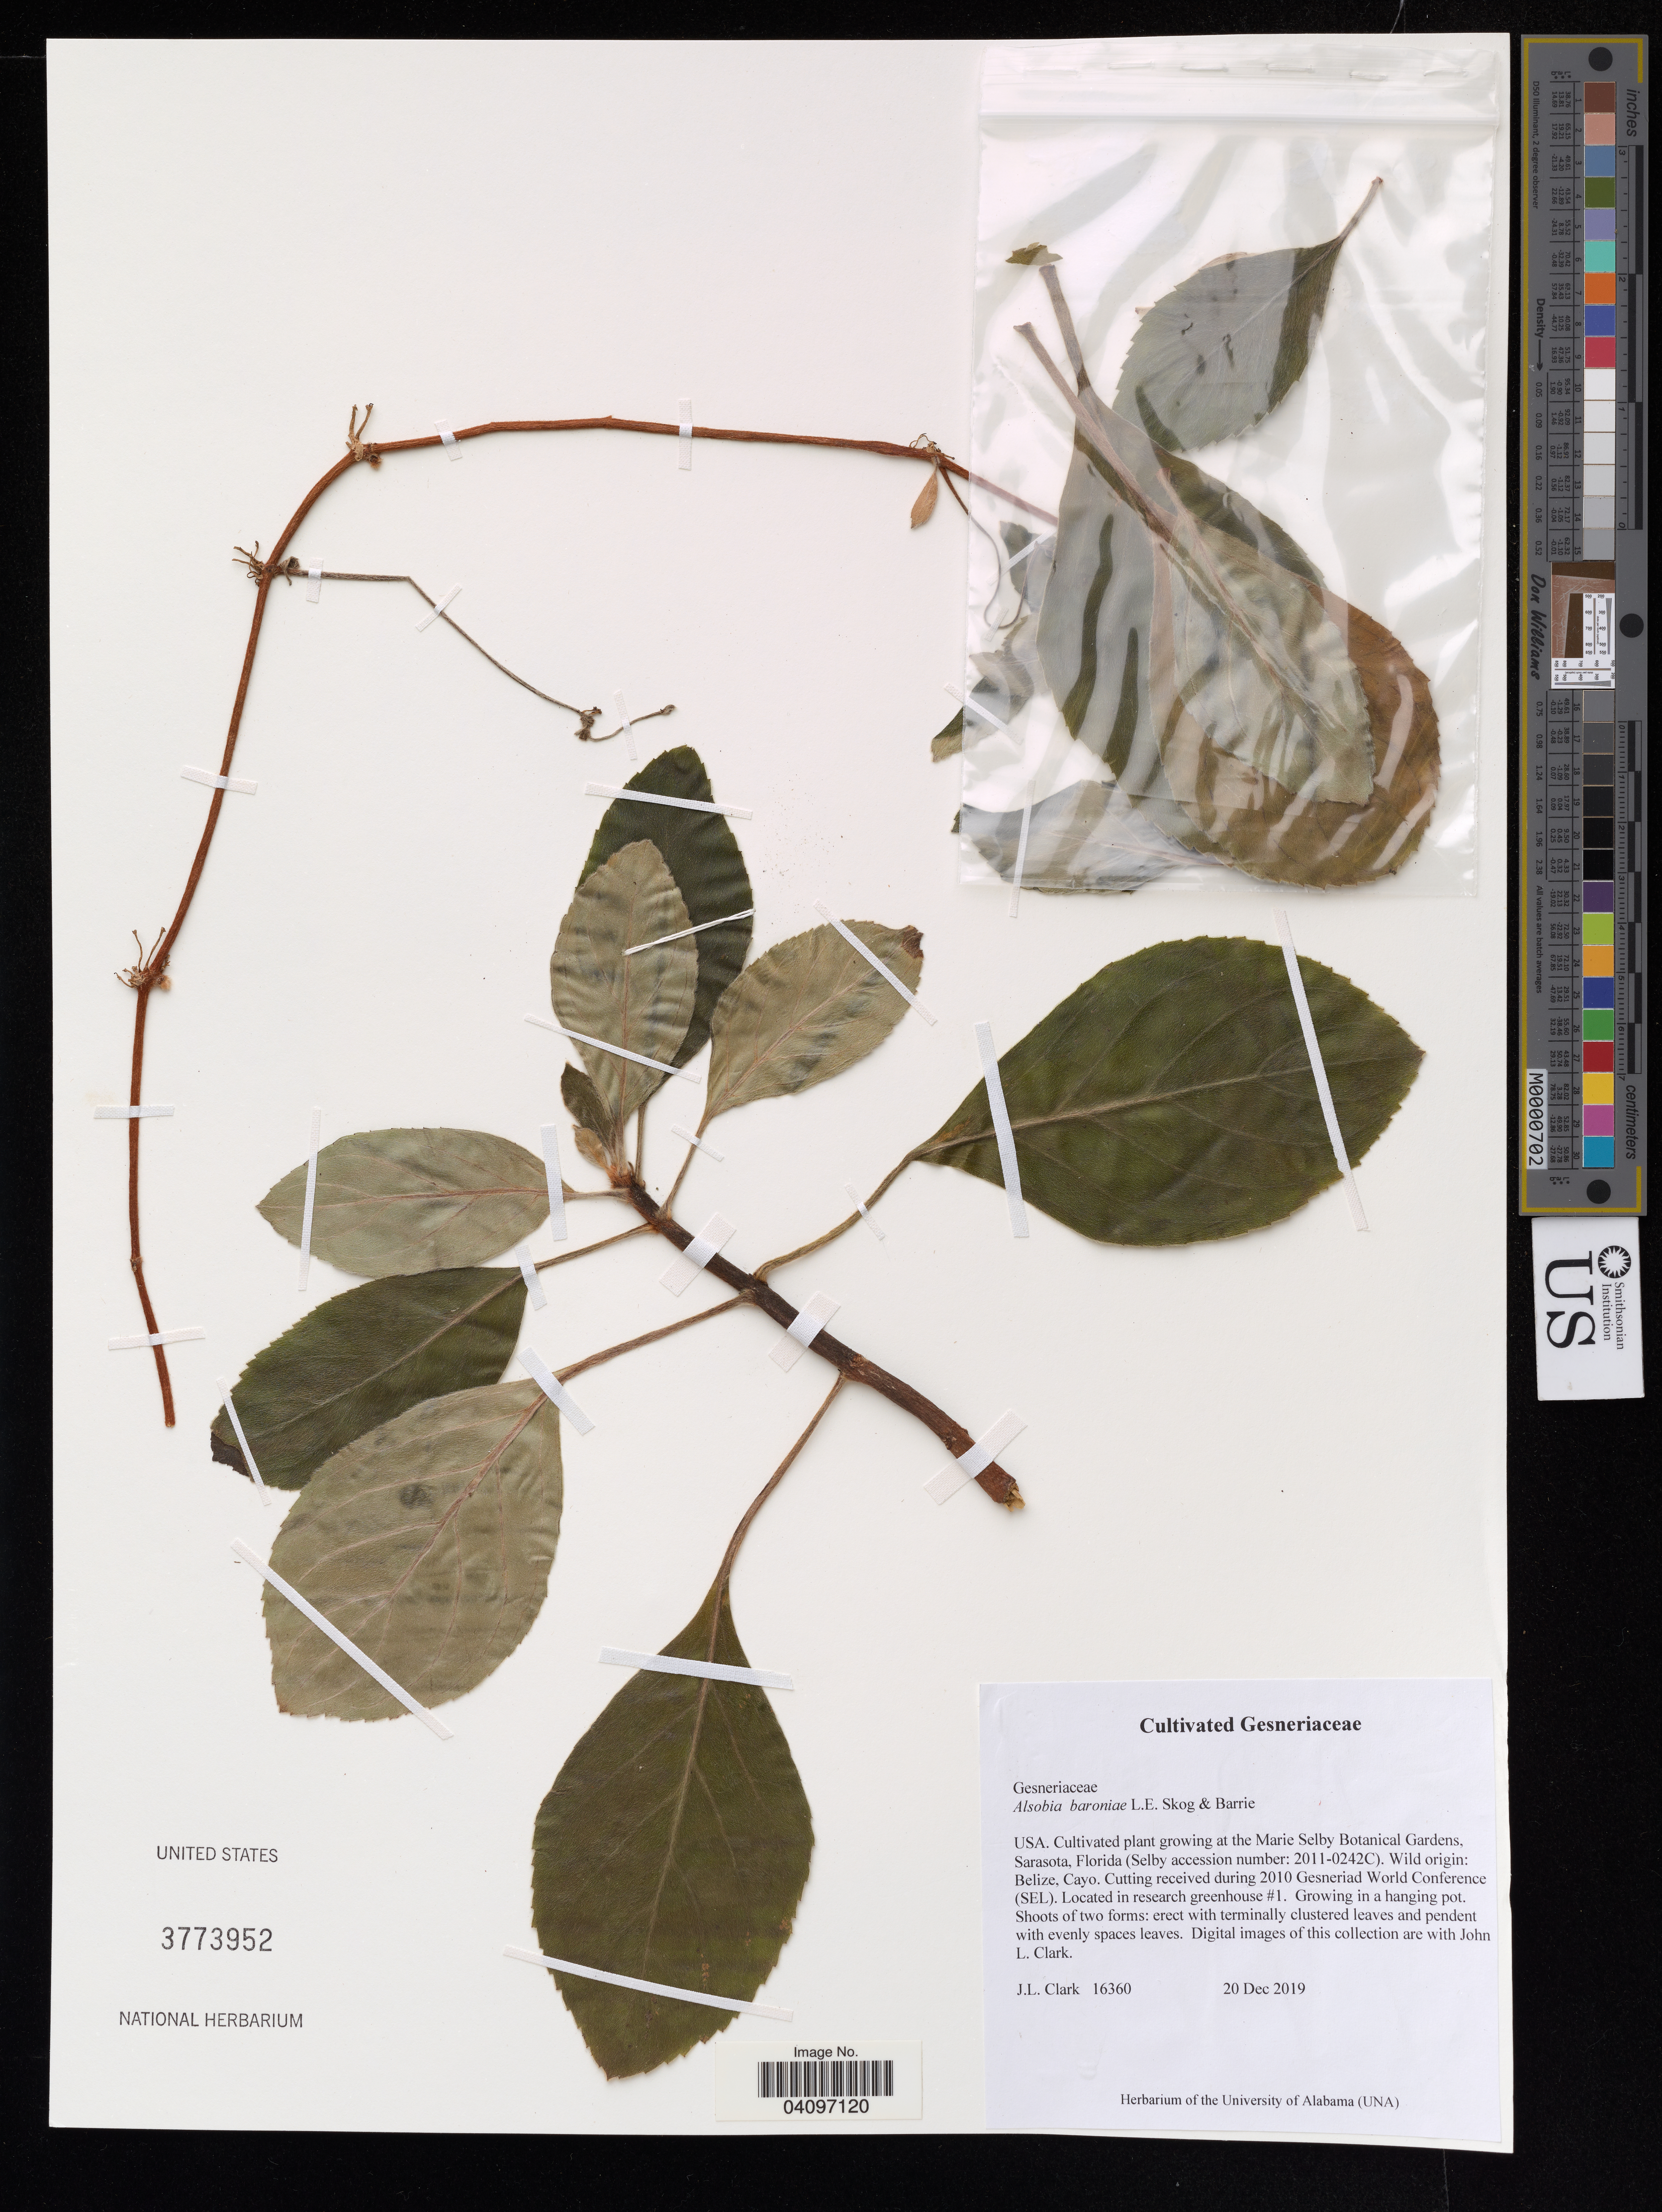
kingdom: Plantae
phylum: Tracheophyta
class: Magnoliopsida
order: Lamiales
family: Gesneriaceae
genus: Alsobia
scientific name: Alsobia baroniae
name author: L.E. Skog & Barrie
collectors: J. Clark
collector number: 16360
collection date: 2019-12-20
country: United States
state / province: Florida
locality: At the Marie Selby Botanical Gardens, Sarasota.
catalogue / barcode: US 3773952